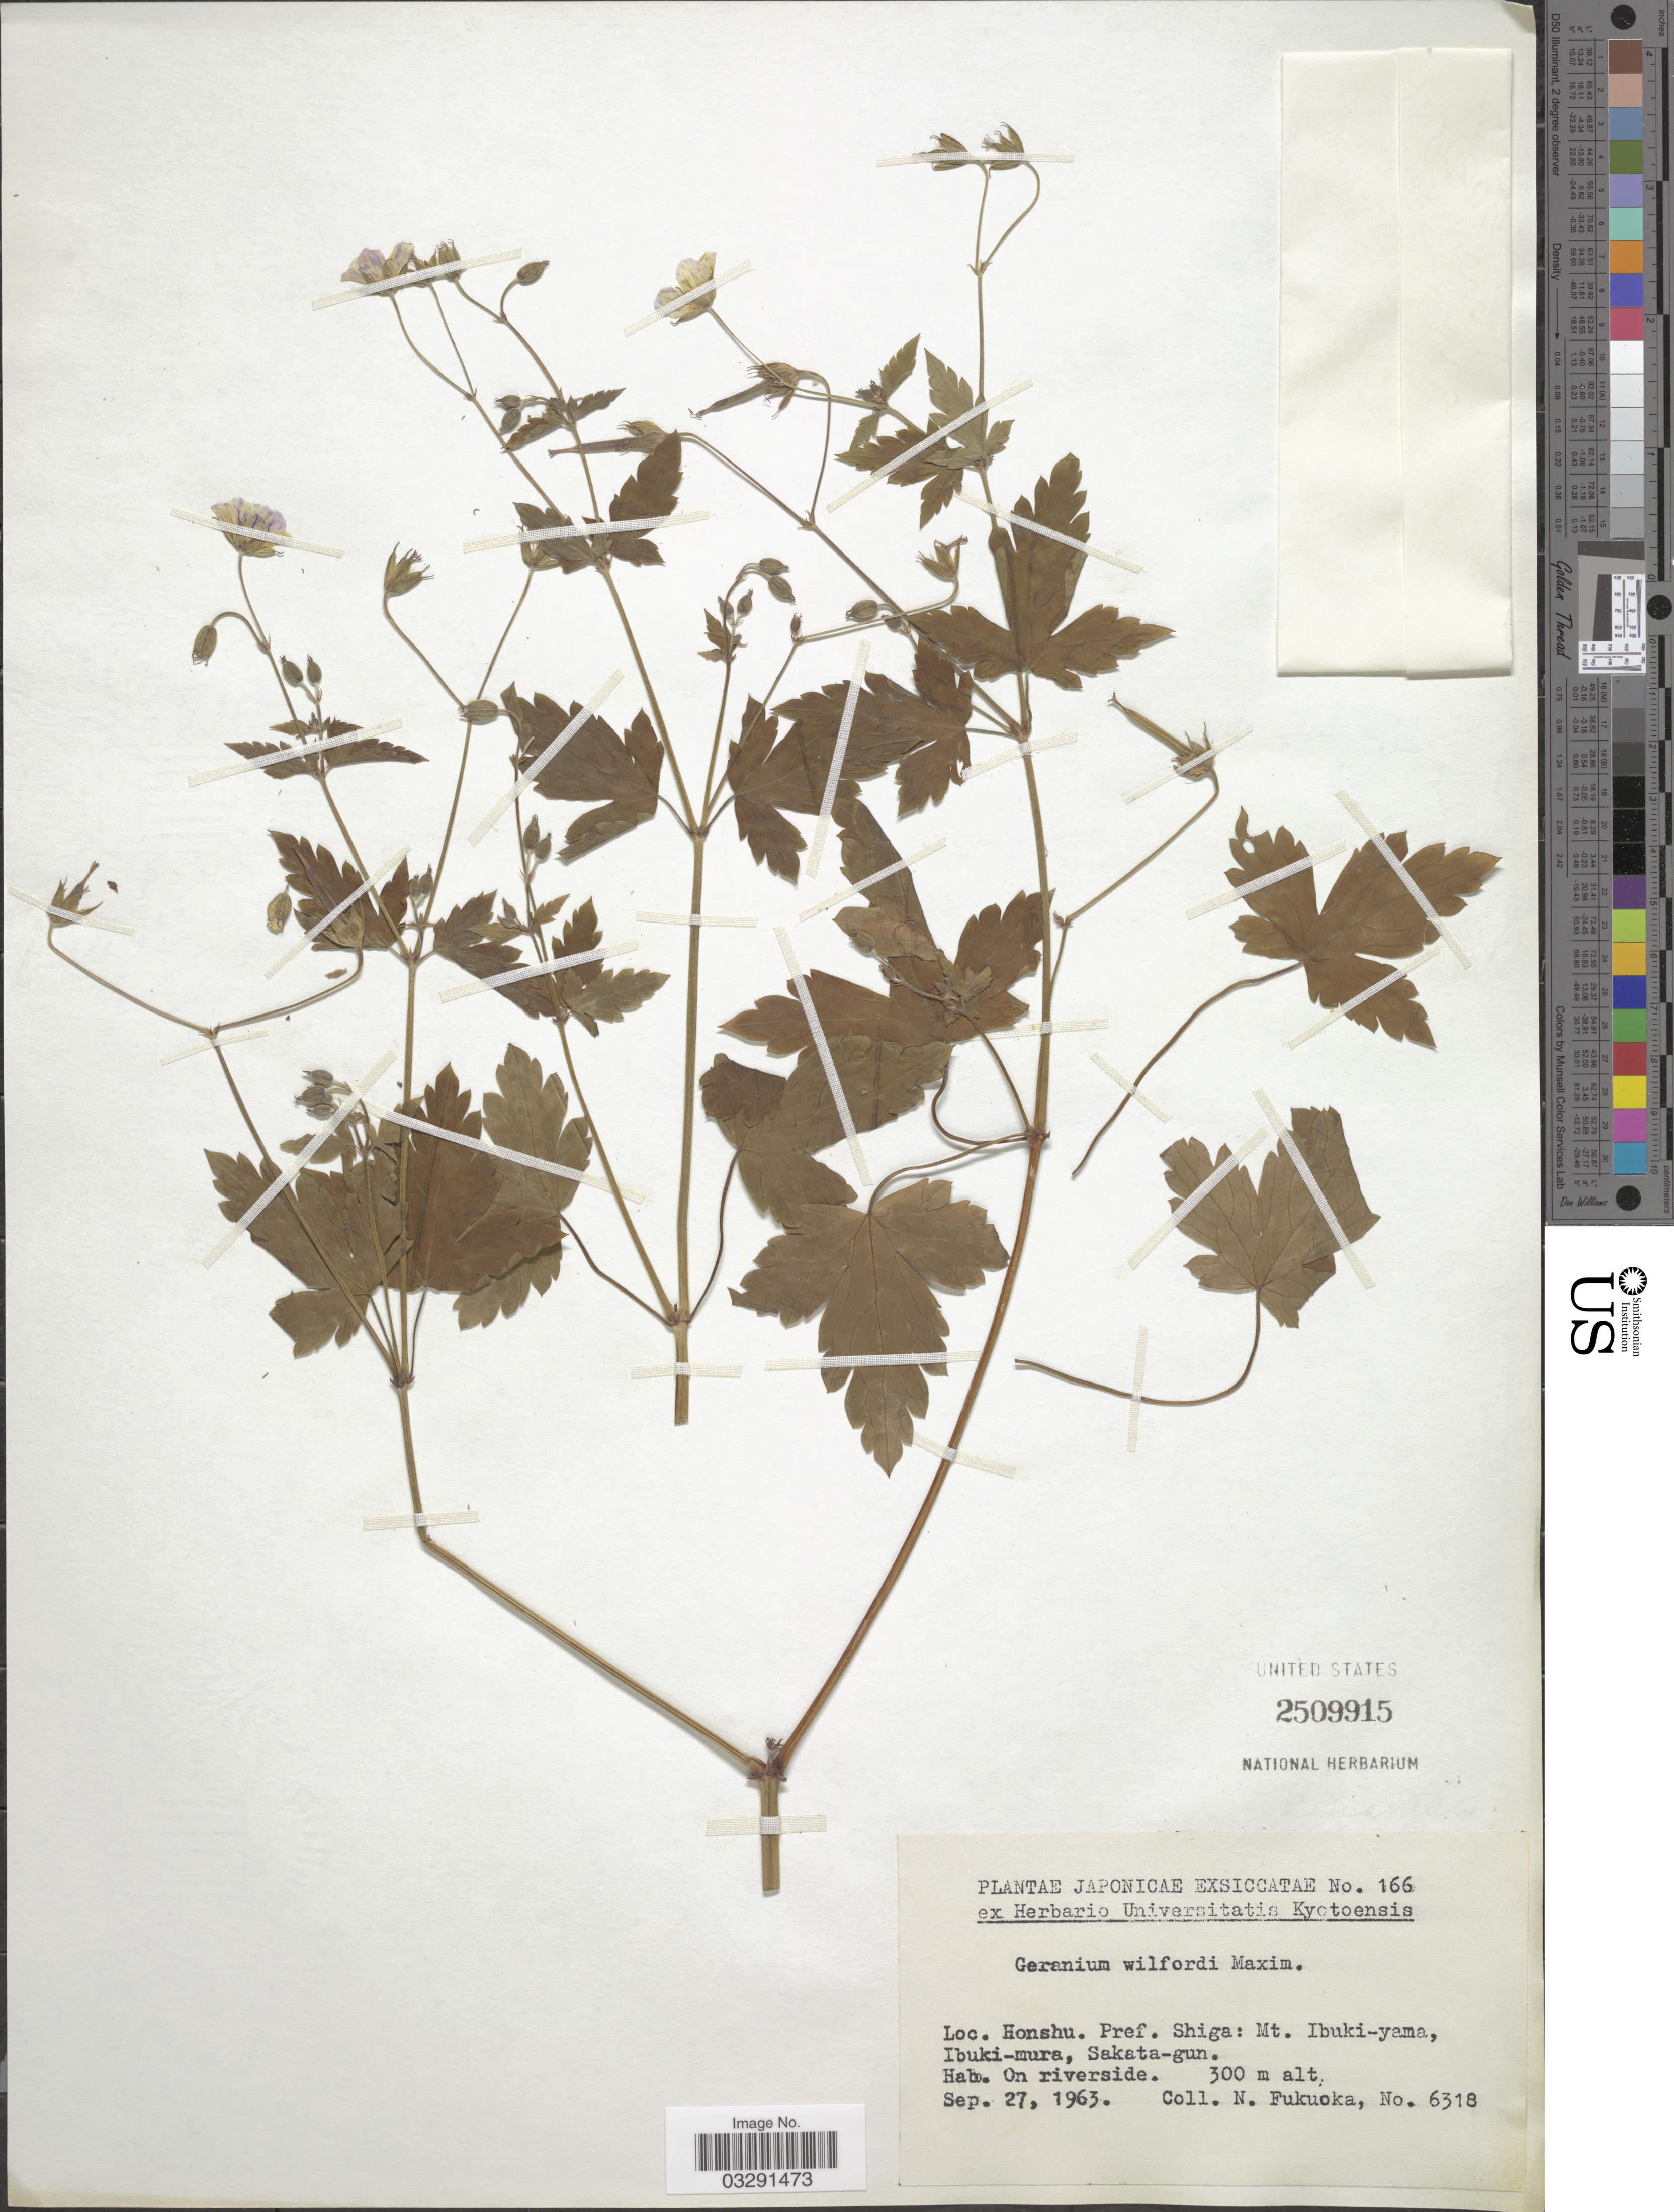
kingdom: Plantae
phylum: Tracheophyta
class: Magnoliopsida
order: Geraniales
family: Geraniaceae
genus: Geranium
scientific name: Geranium wilfordii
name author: Maxim.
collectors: N. Fukuoka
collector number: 6318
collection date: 1963-09-27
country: Japan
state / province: Siga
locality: Honshu. Pref. Shiga: Mt. Ibuki-yama, Ibuki-mura, Sakata-gun. On riverside.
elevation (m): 300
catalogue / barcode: US 2509915